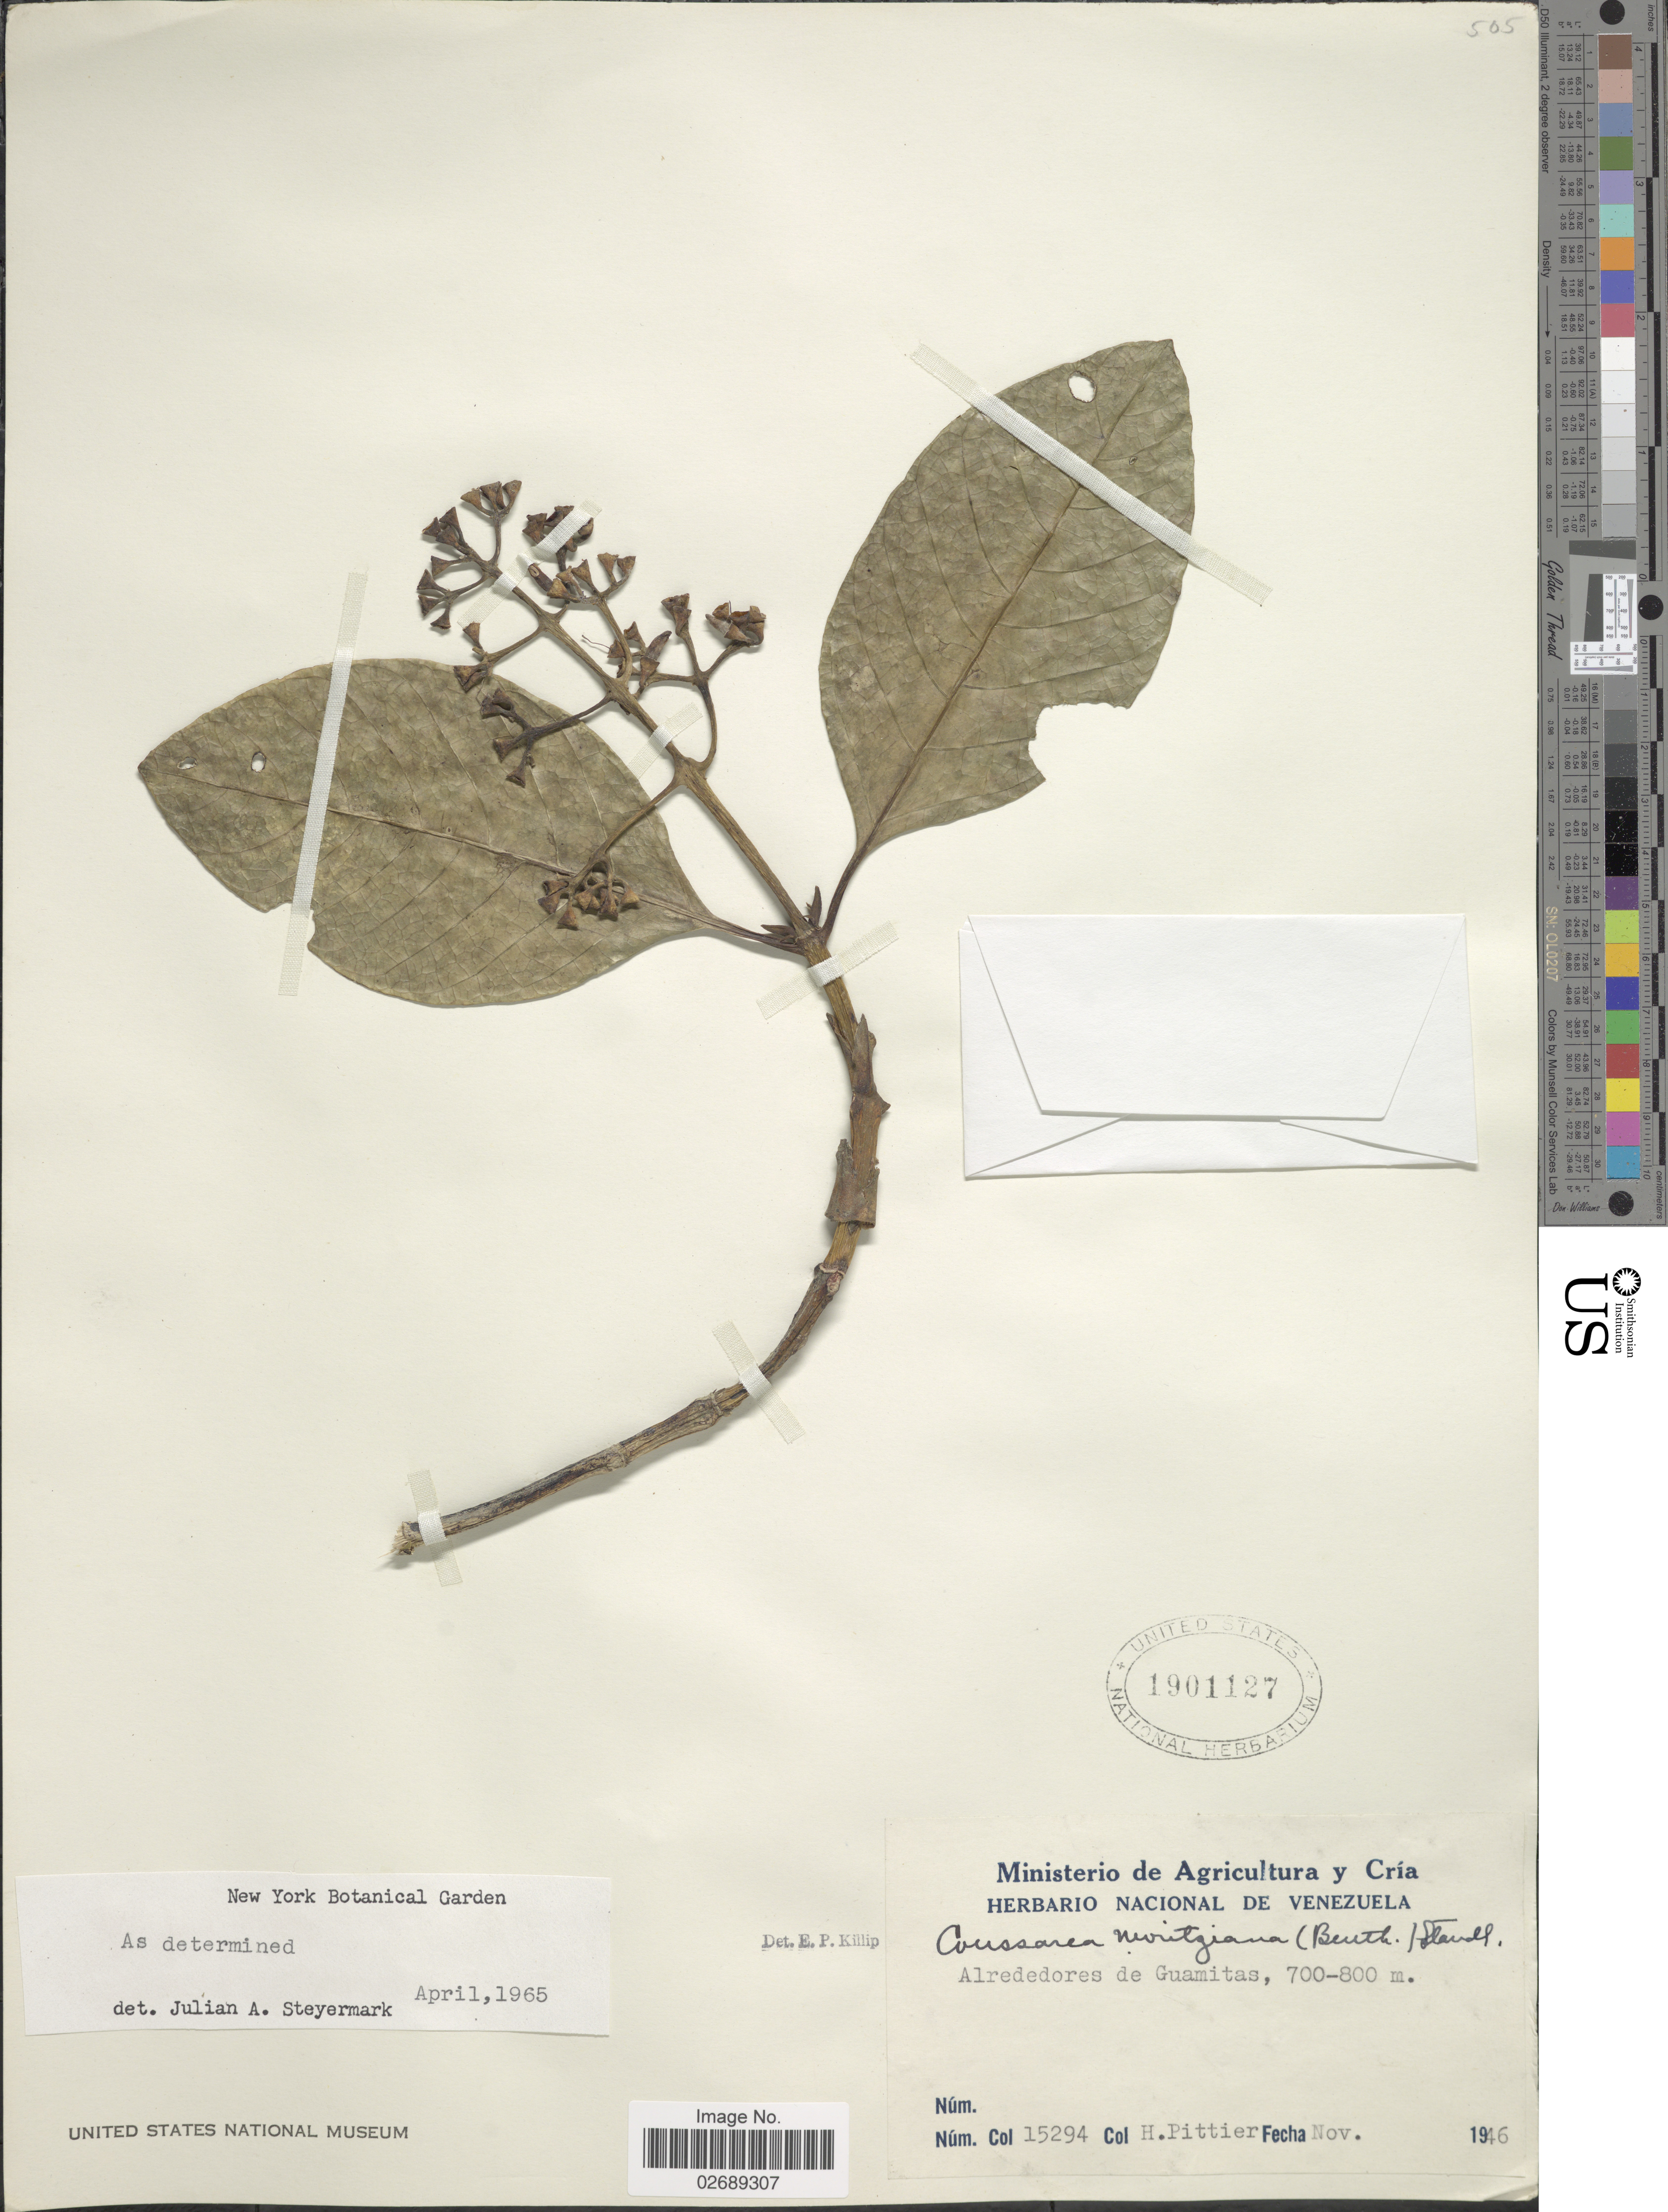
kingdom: Plantae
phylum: Tracheophyta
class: Magnoliopsida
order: Gentianales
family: Rubiaceae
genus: Coussarea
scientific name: Coussarea moritziana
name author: (Benth.) Standl.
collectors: H. F. Pittier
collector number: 15294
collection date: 1946-11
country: Venezuela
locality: Alrededores de Guamitas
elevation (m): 700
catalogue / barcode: US 1901127